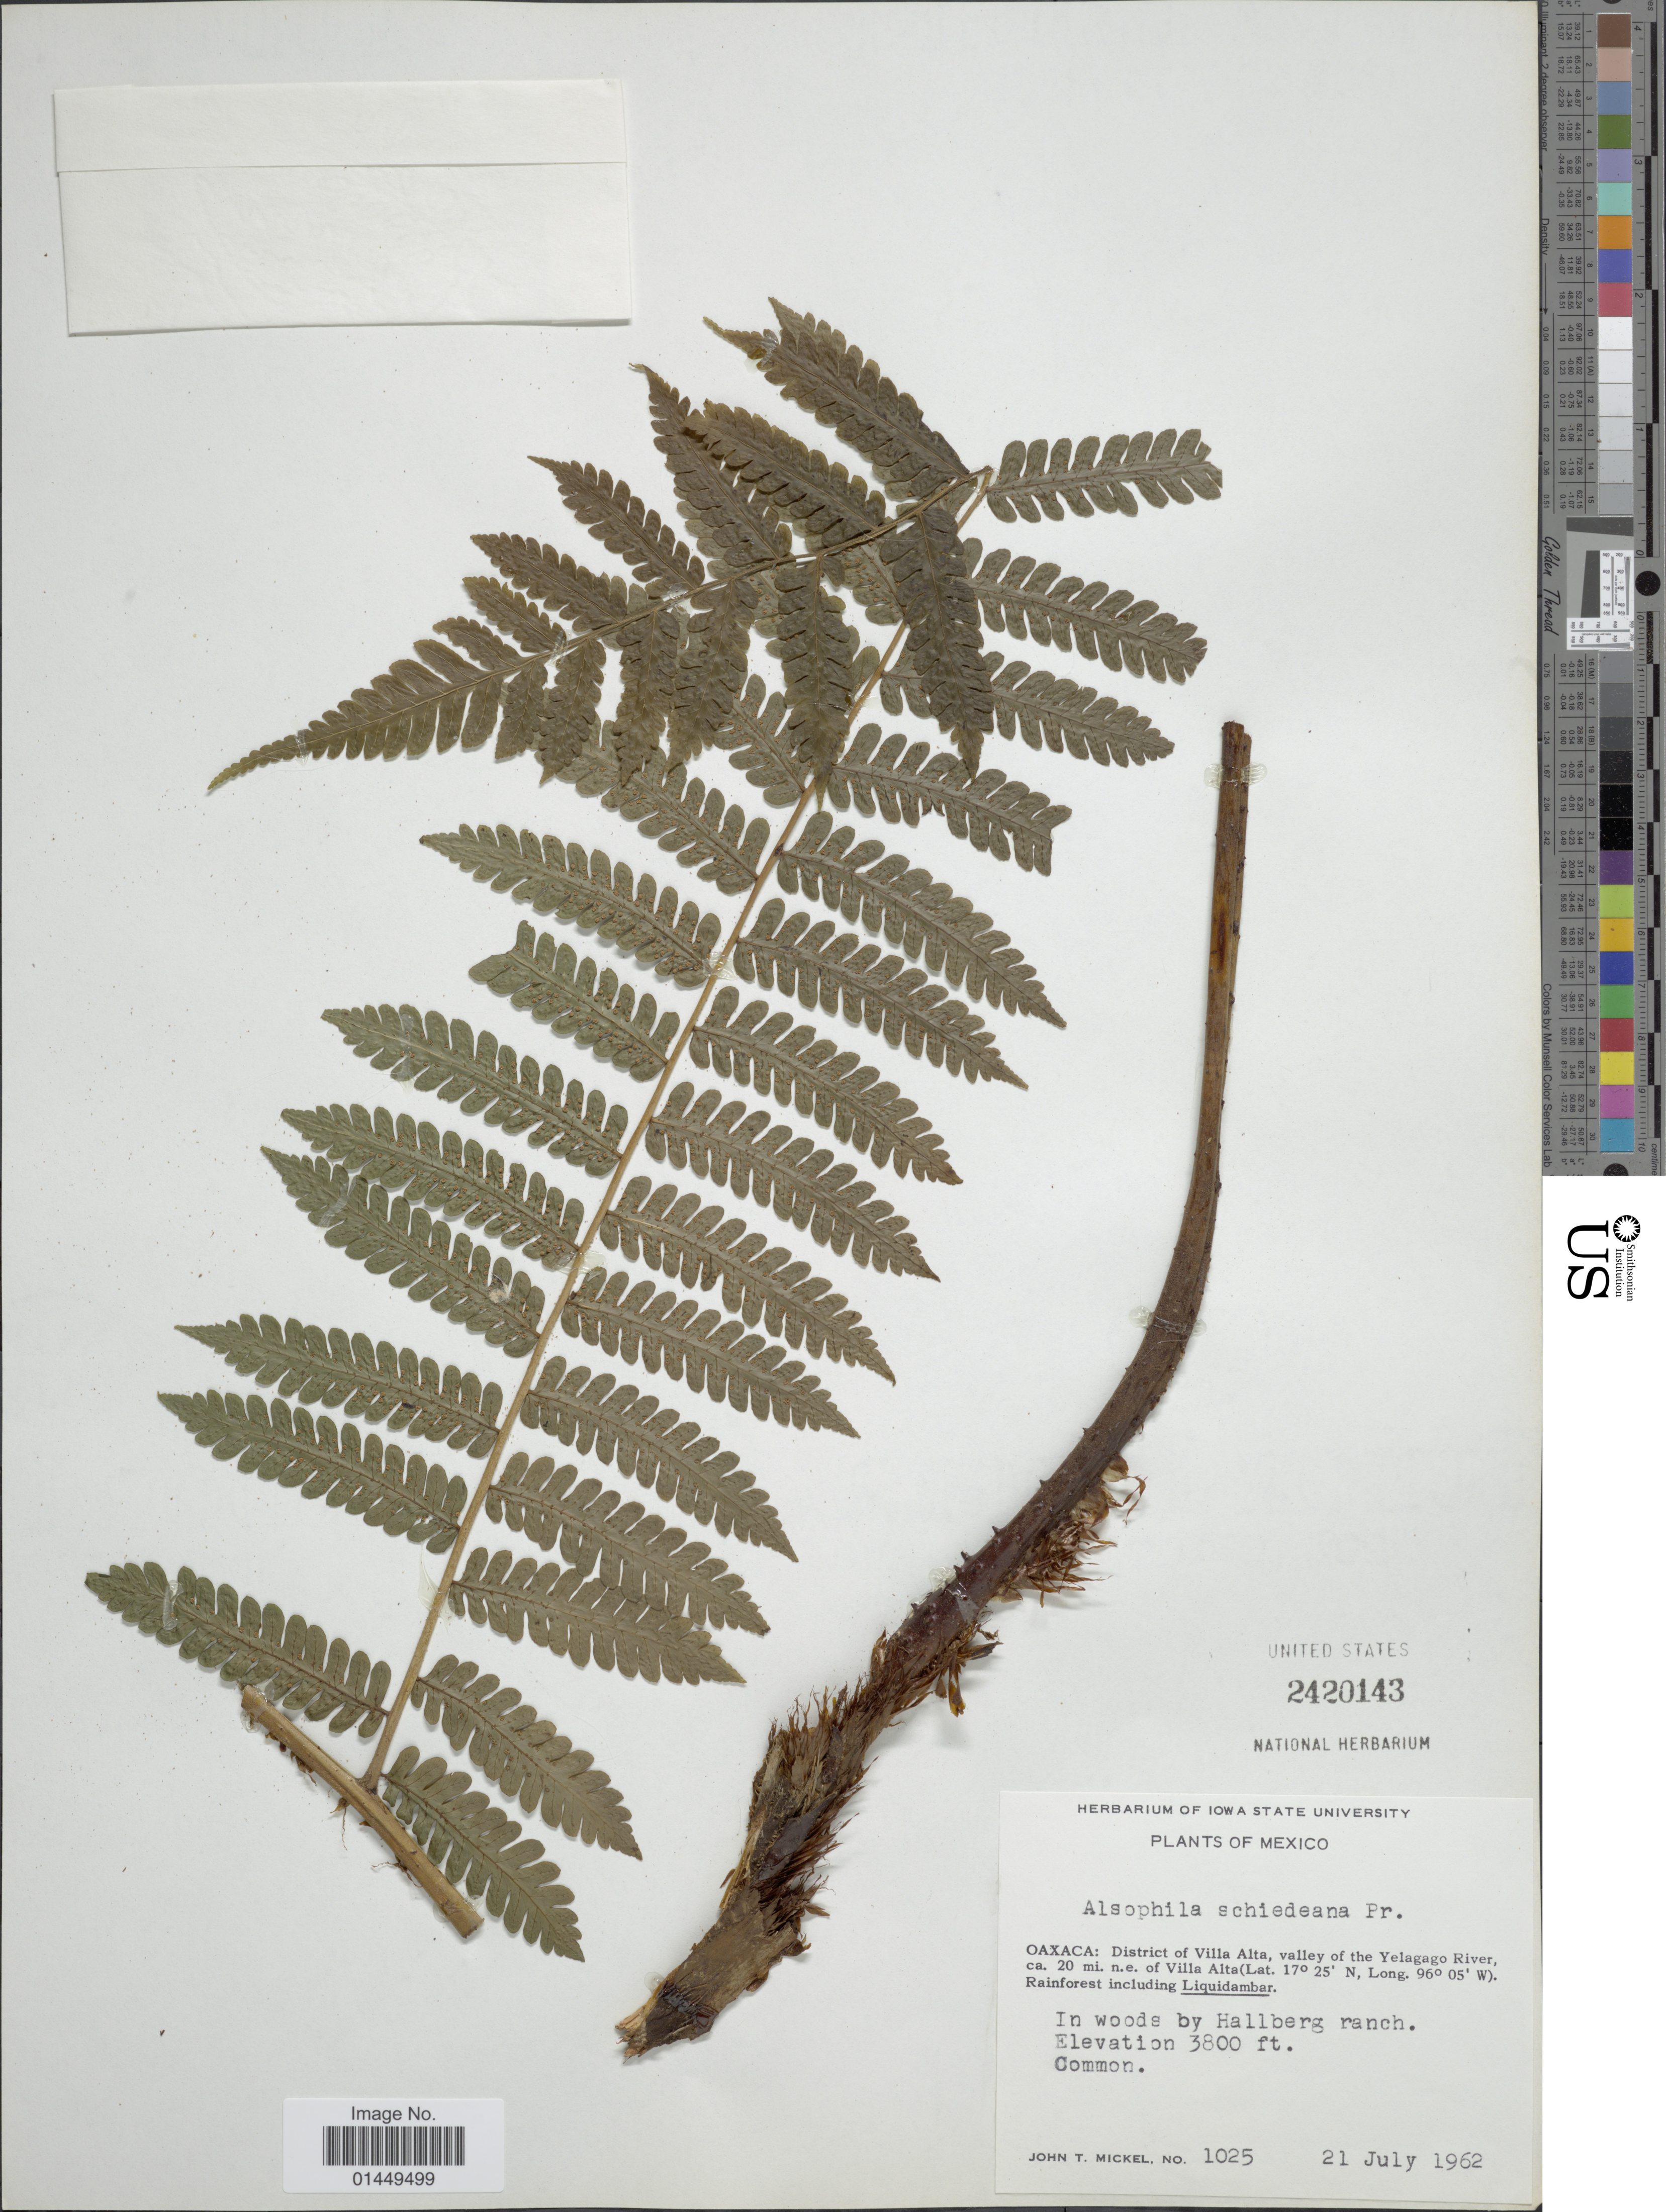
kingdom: Plantae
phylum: Tracheophyta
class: Polypodiopsida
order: Cyatheales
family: Cyatheaceae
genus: Cyathea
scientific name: Cyathea schiedeana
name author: (C. Presl) Domin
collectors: J. T. Mickel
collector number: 1025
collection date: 1962-07-21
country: Mexico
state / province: Oaxaca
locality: Oaxaca: District of Villa Alta, valley of the Yelagago River, 20 mi. n.e. of Villa Alta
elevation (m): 1158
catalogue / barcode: US 2420143